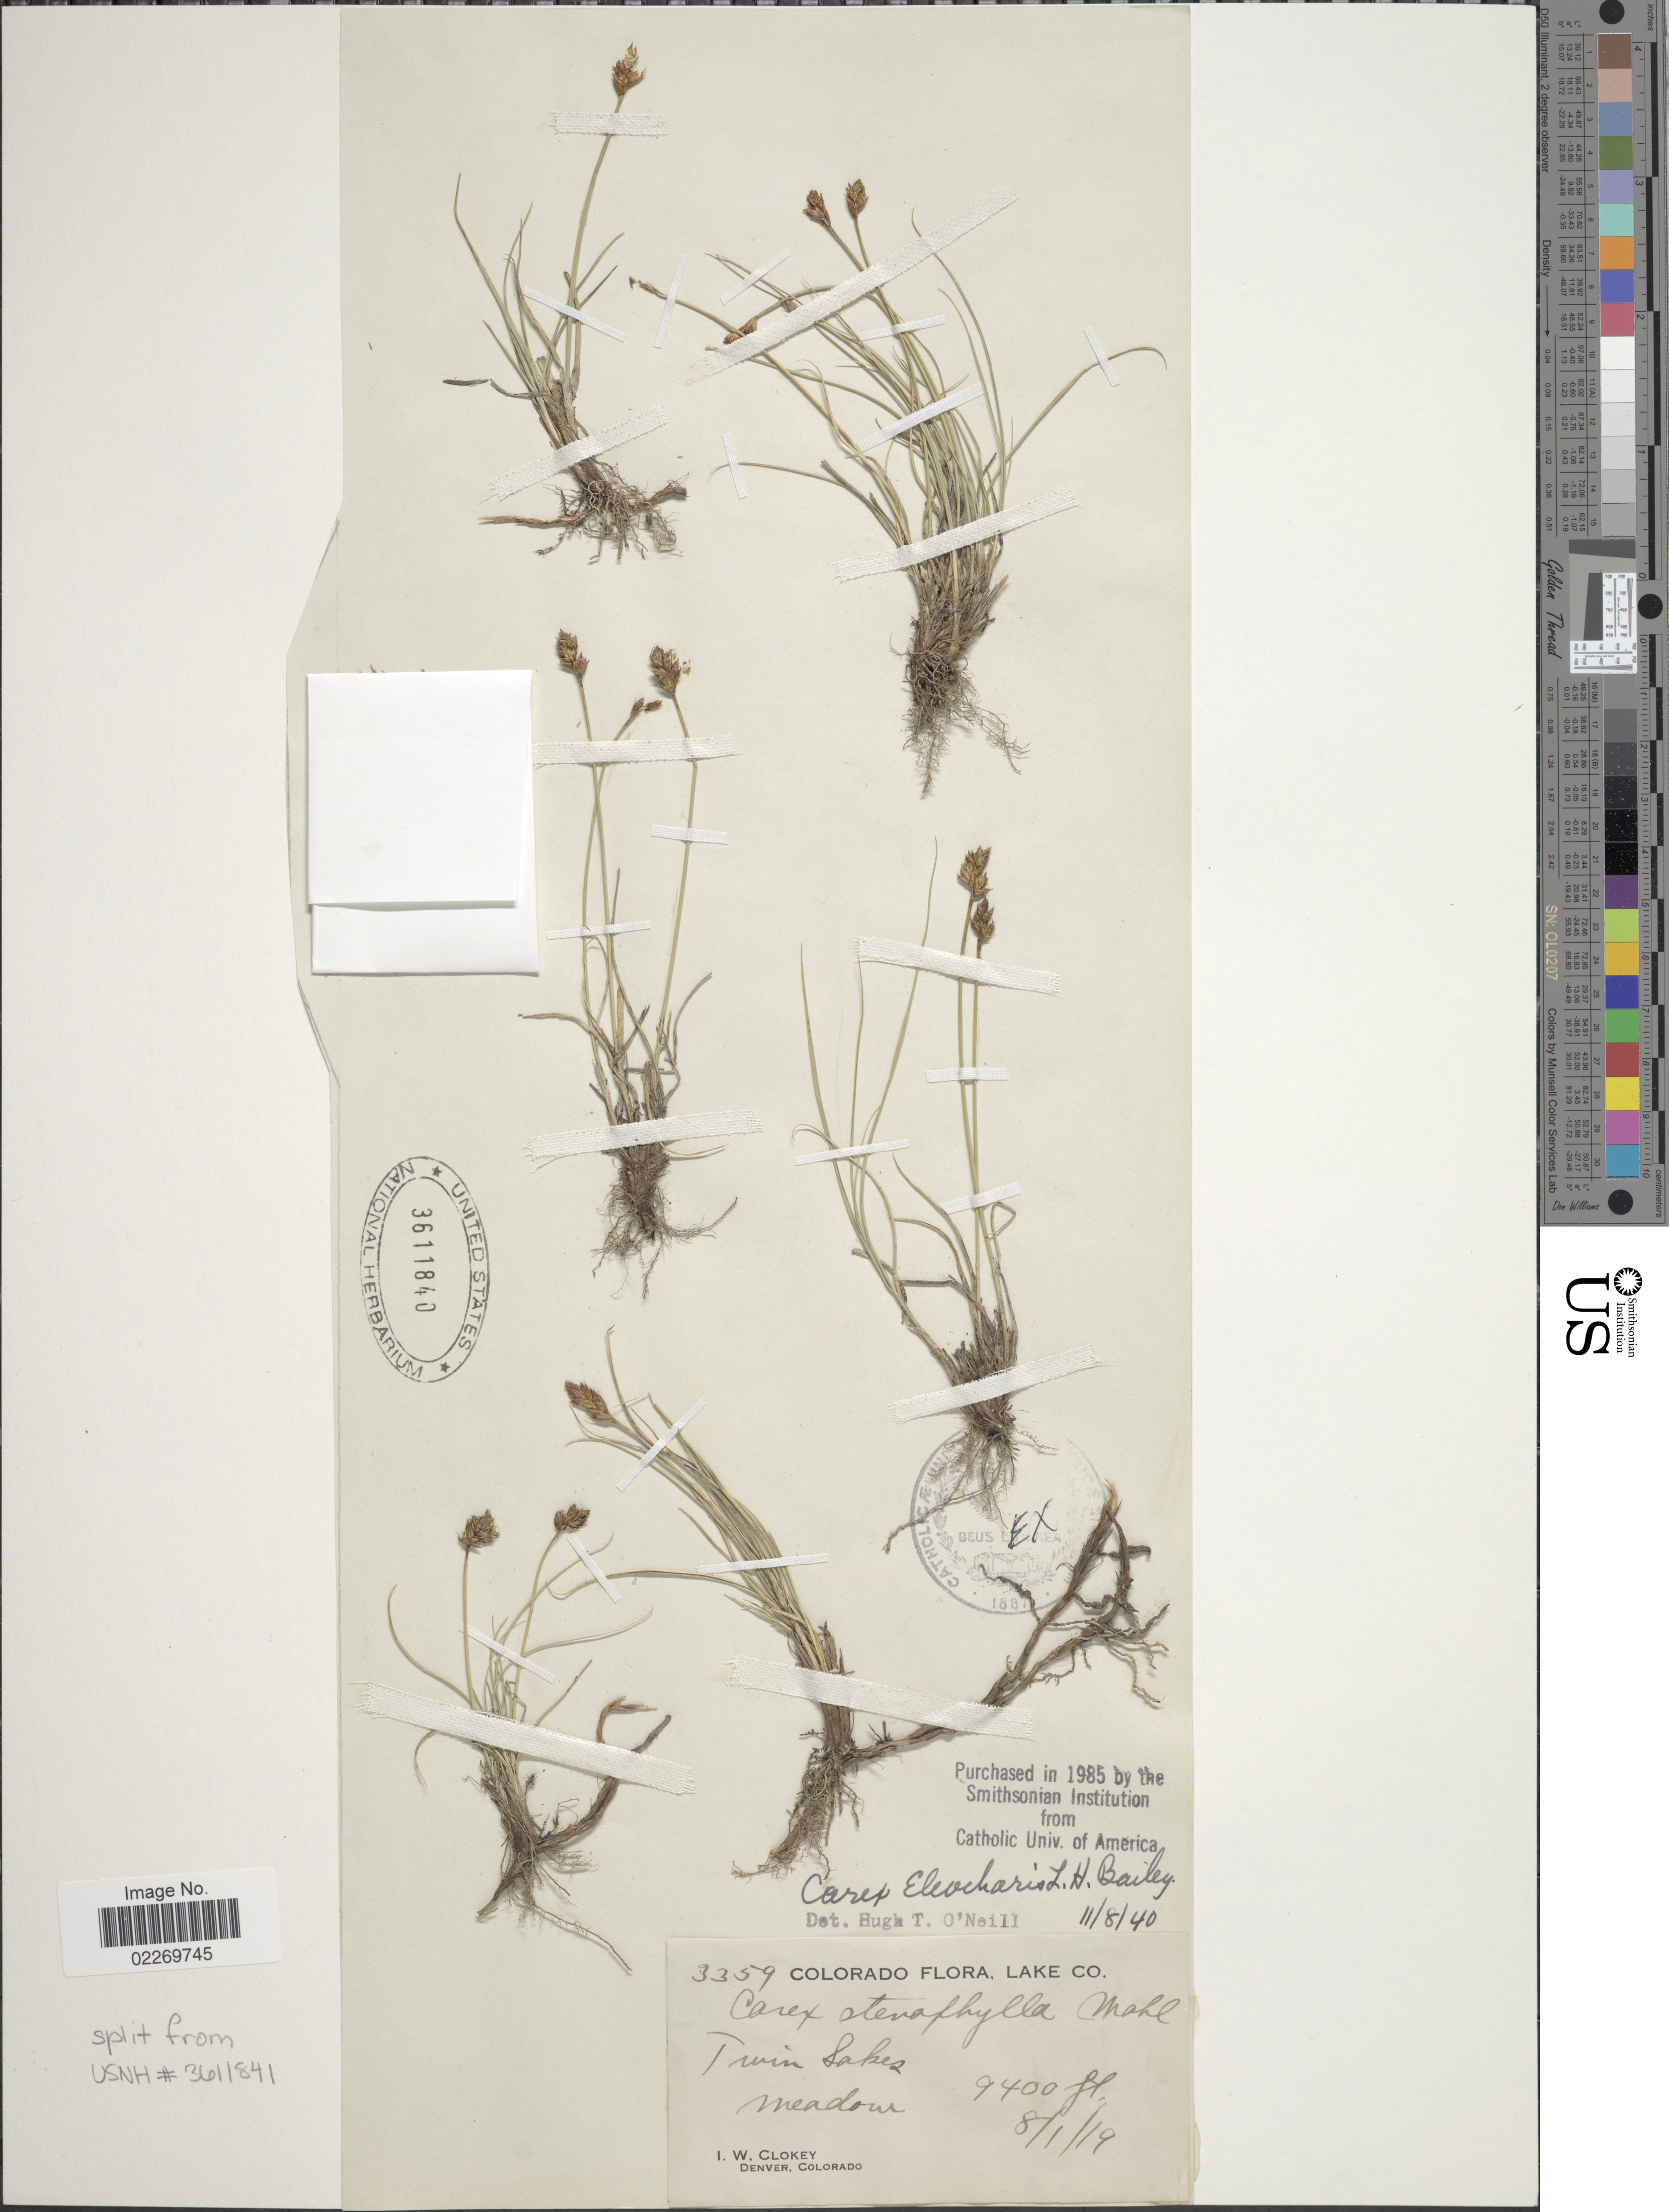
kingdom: Plantae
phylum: Tracheophyta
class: Liliopsida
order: Poales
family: Cyperaceae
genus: Carex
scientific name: Carex eleocharis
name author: L.H. Bailey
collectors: I. W. Clokey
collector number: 3359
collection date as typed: Transcribed d/m/y: 1/8/19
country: United States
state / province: Colorado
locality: Lake Co. Twin Lakes, meadow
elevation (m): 2865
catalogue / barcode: US 3611840